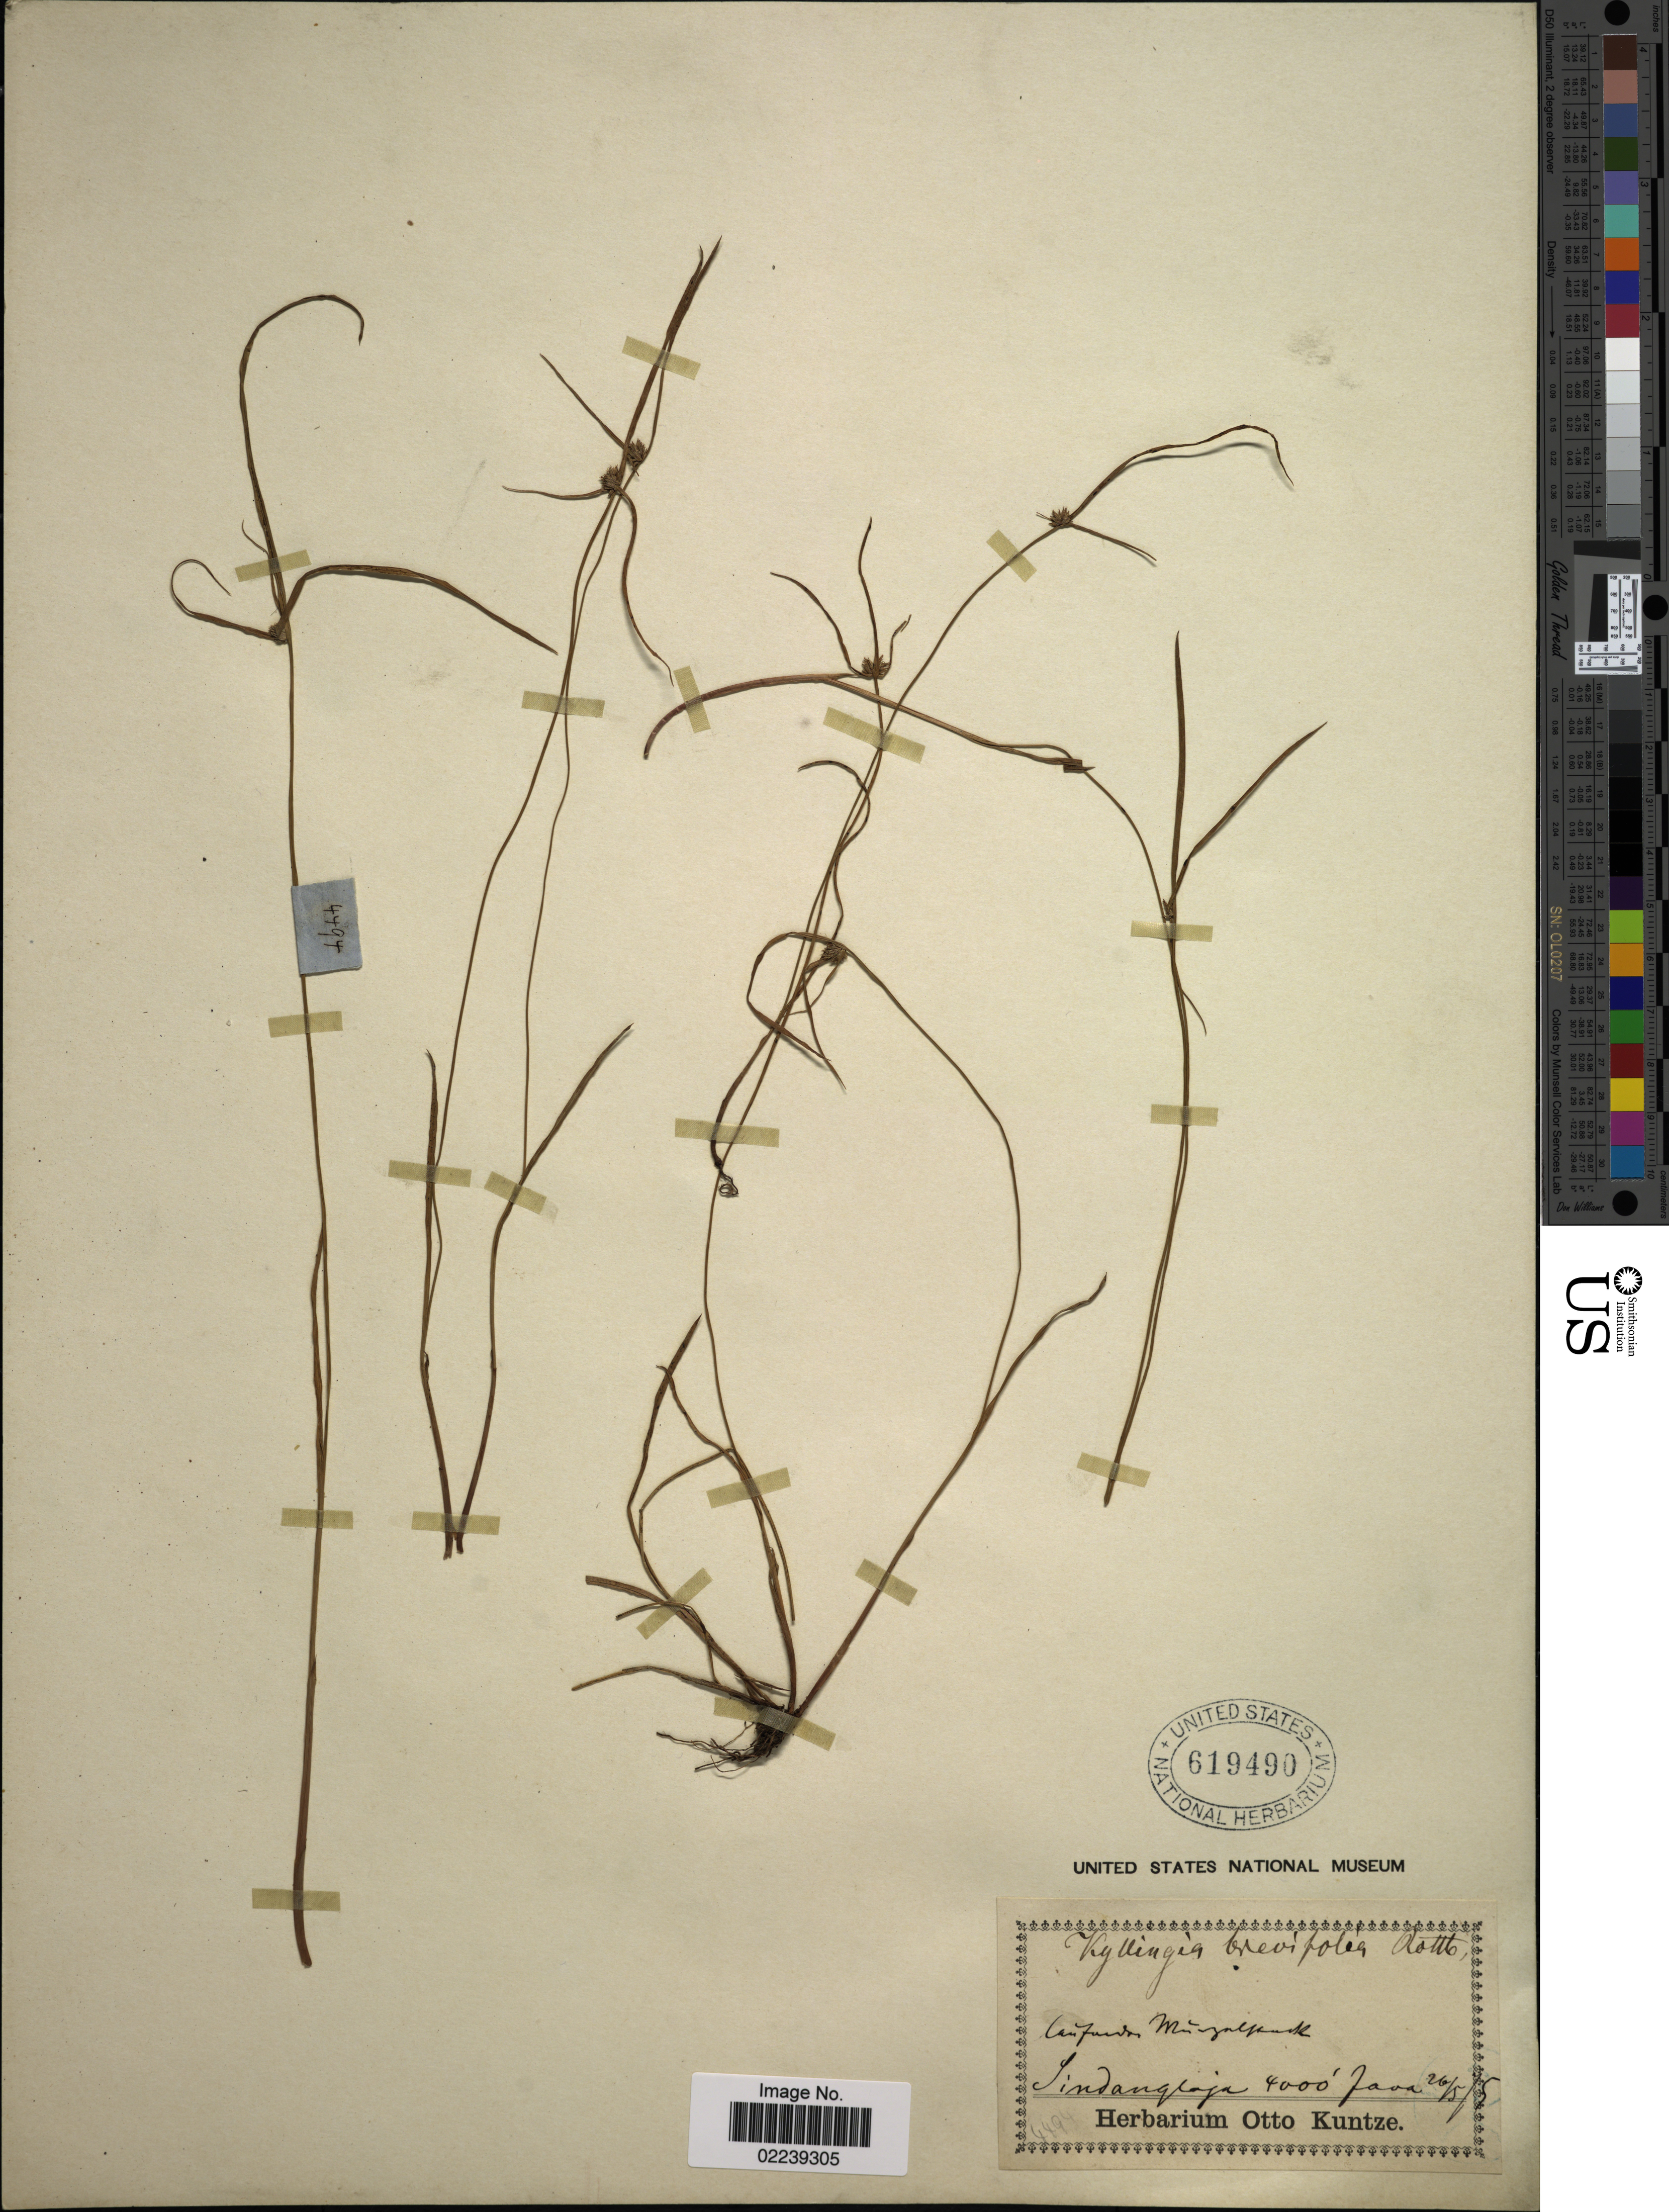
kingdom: Plantae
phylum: Tracheophyta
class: Liliopsida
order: Poales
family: Cyperaceae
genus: Cyperus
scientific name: Cyperus brevifolius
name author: (Rottb.) Hassk.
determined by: Strong, M. T., (US), Smithsonian Institution - National Museum of Natural History (UNITED STATES)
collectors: ex herb. Otto Kuntze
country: Indonesia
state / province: Java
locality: Sindanglaja [interpreted]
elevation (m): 1219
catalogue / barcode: US 619490